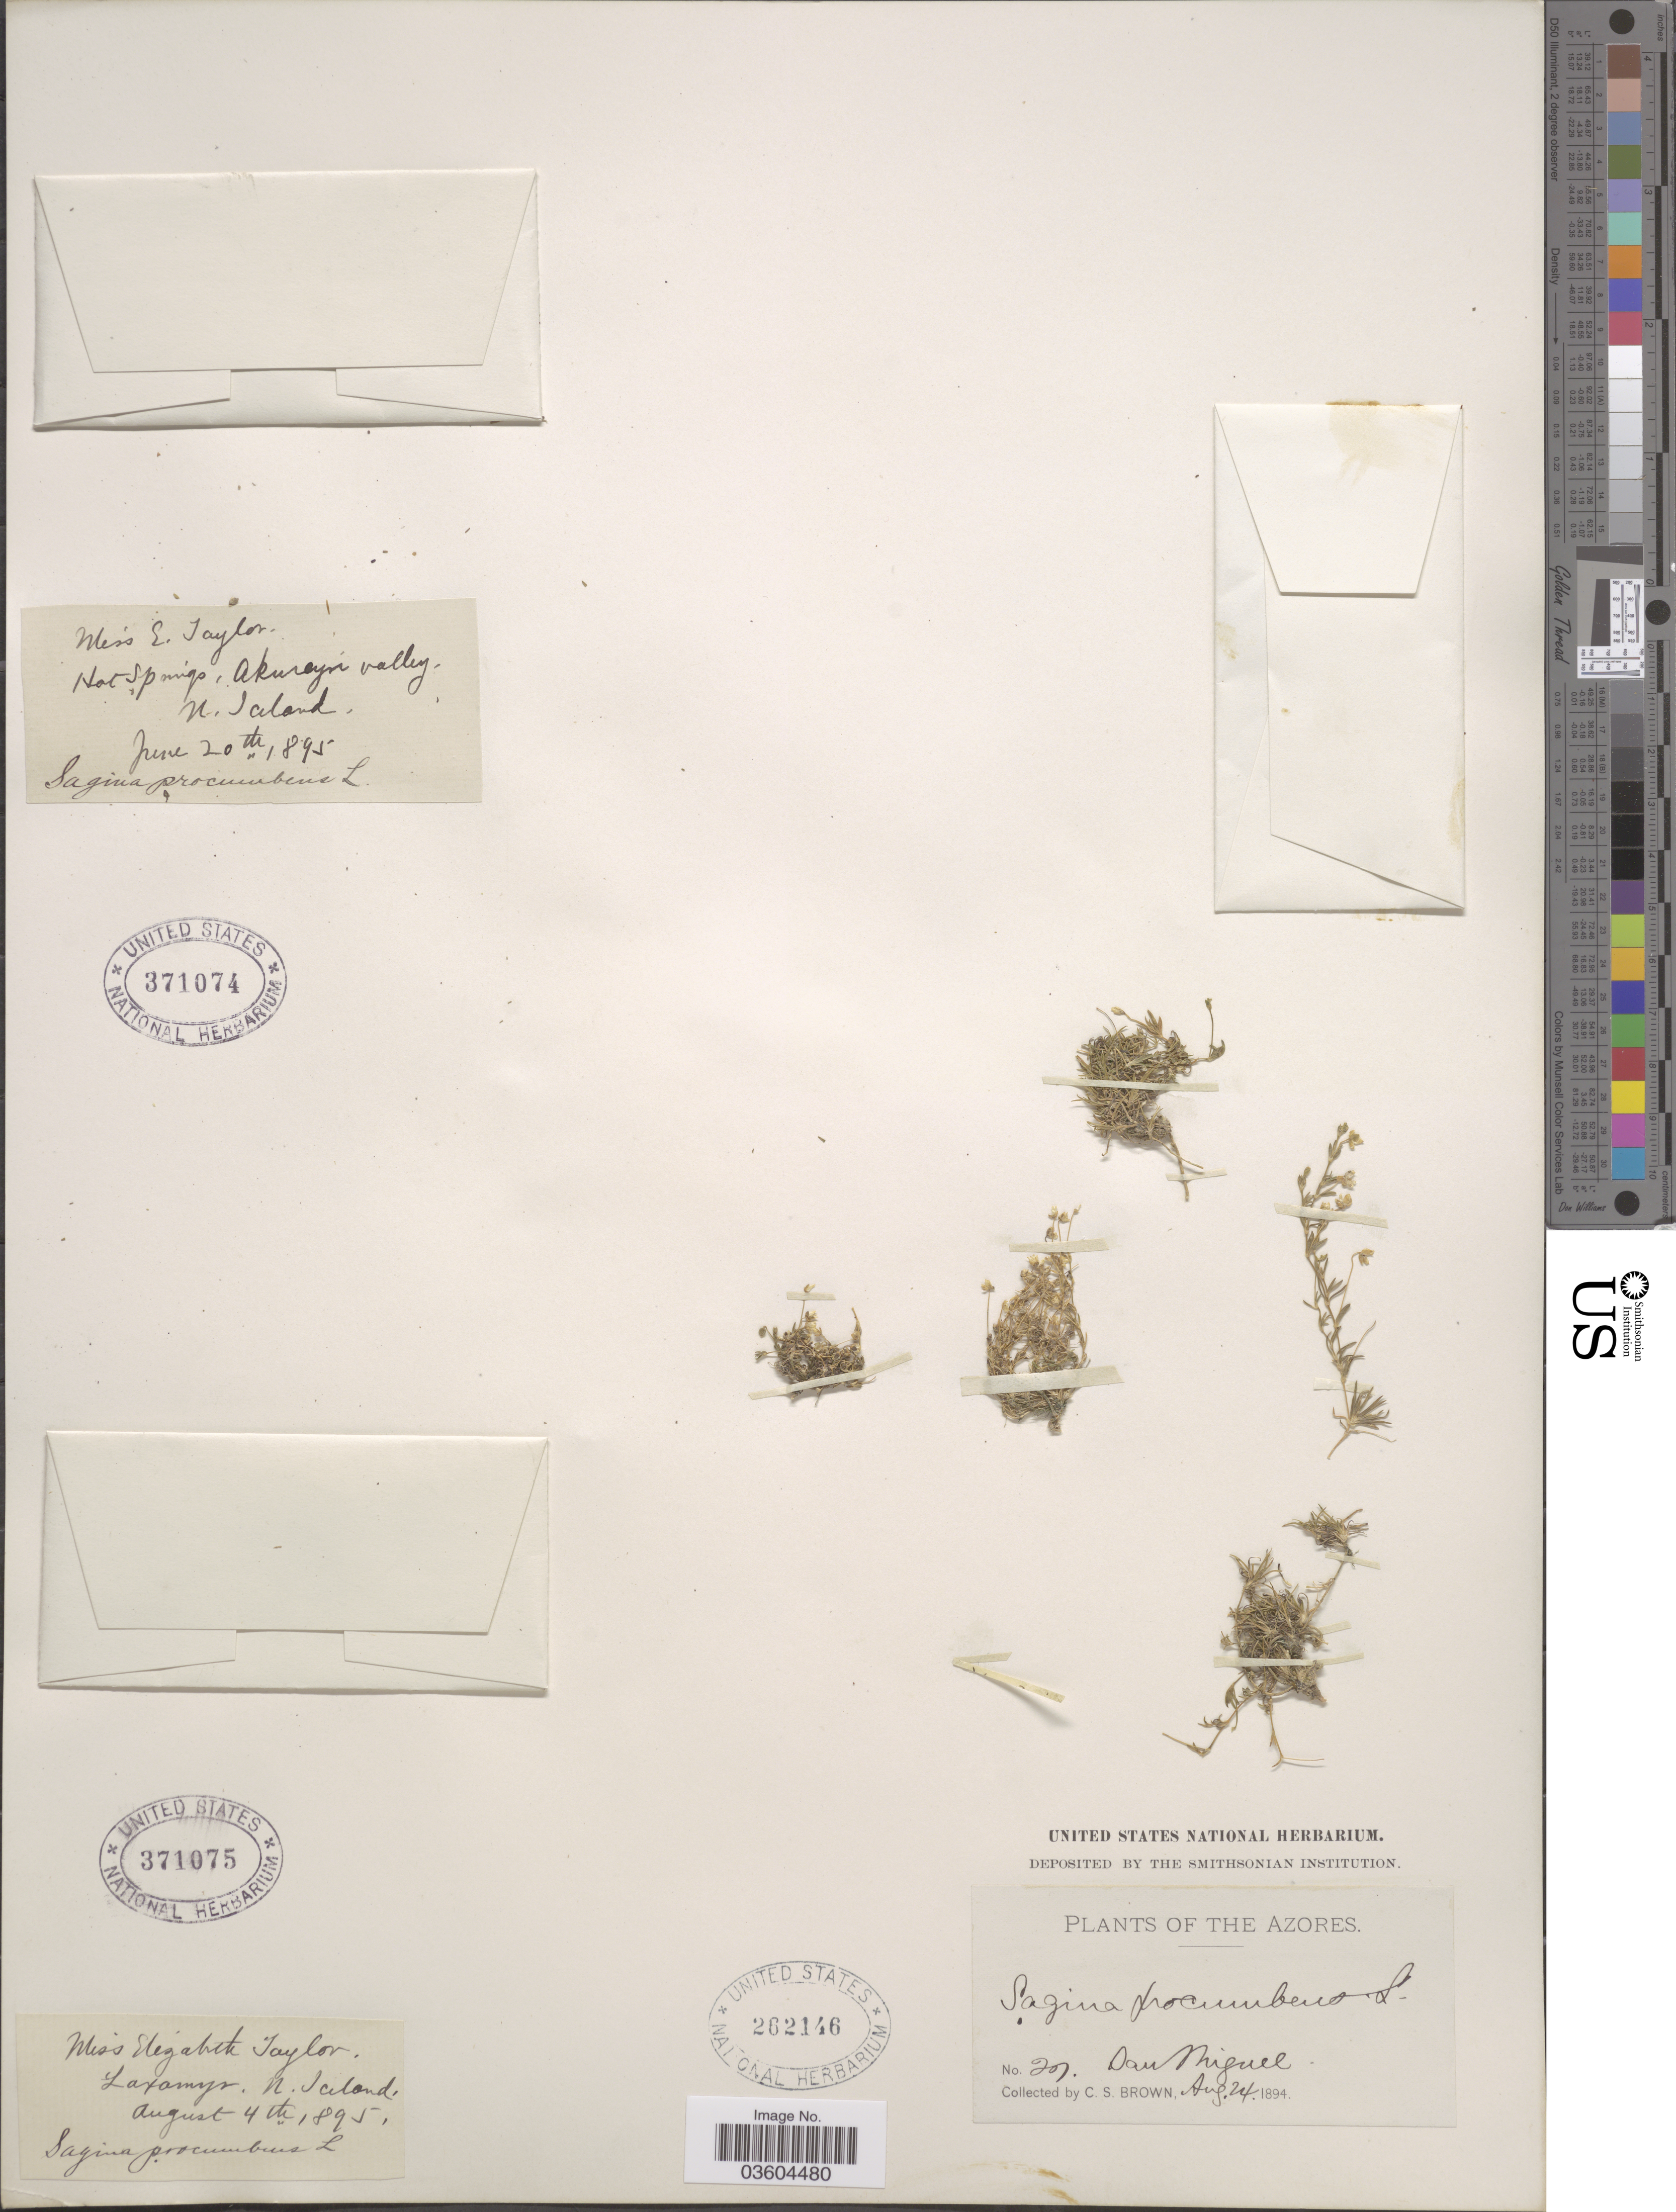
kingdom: Plantae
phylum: Tracheophyta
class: Magnoliopsida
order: Caryophyllales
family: Caryophyllaceae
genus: Sagina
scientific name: Sagina procumbens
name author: L.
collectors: E. L. Taylor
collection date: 1895-08-04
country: Iceland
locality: Laxamyr, N. Iceland.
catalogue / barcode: US 371075-2